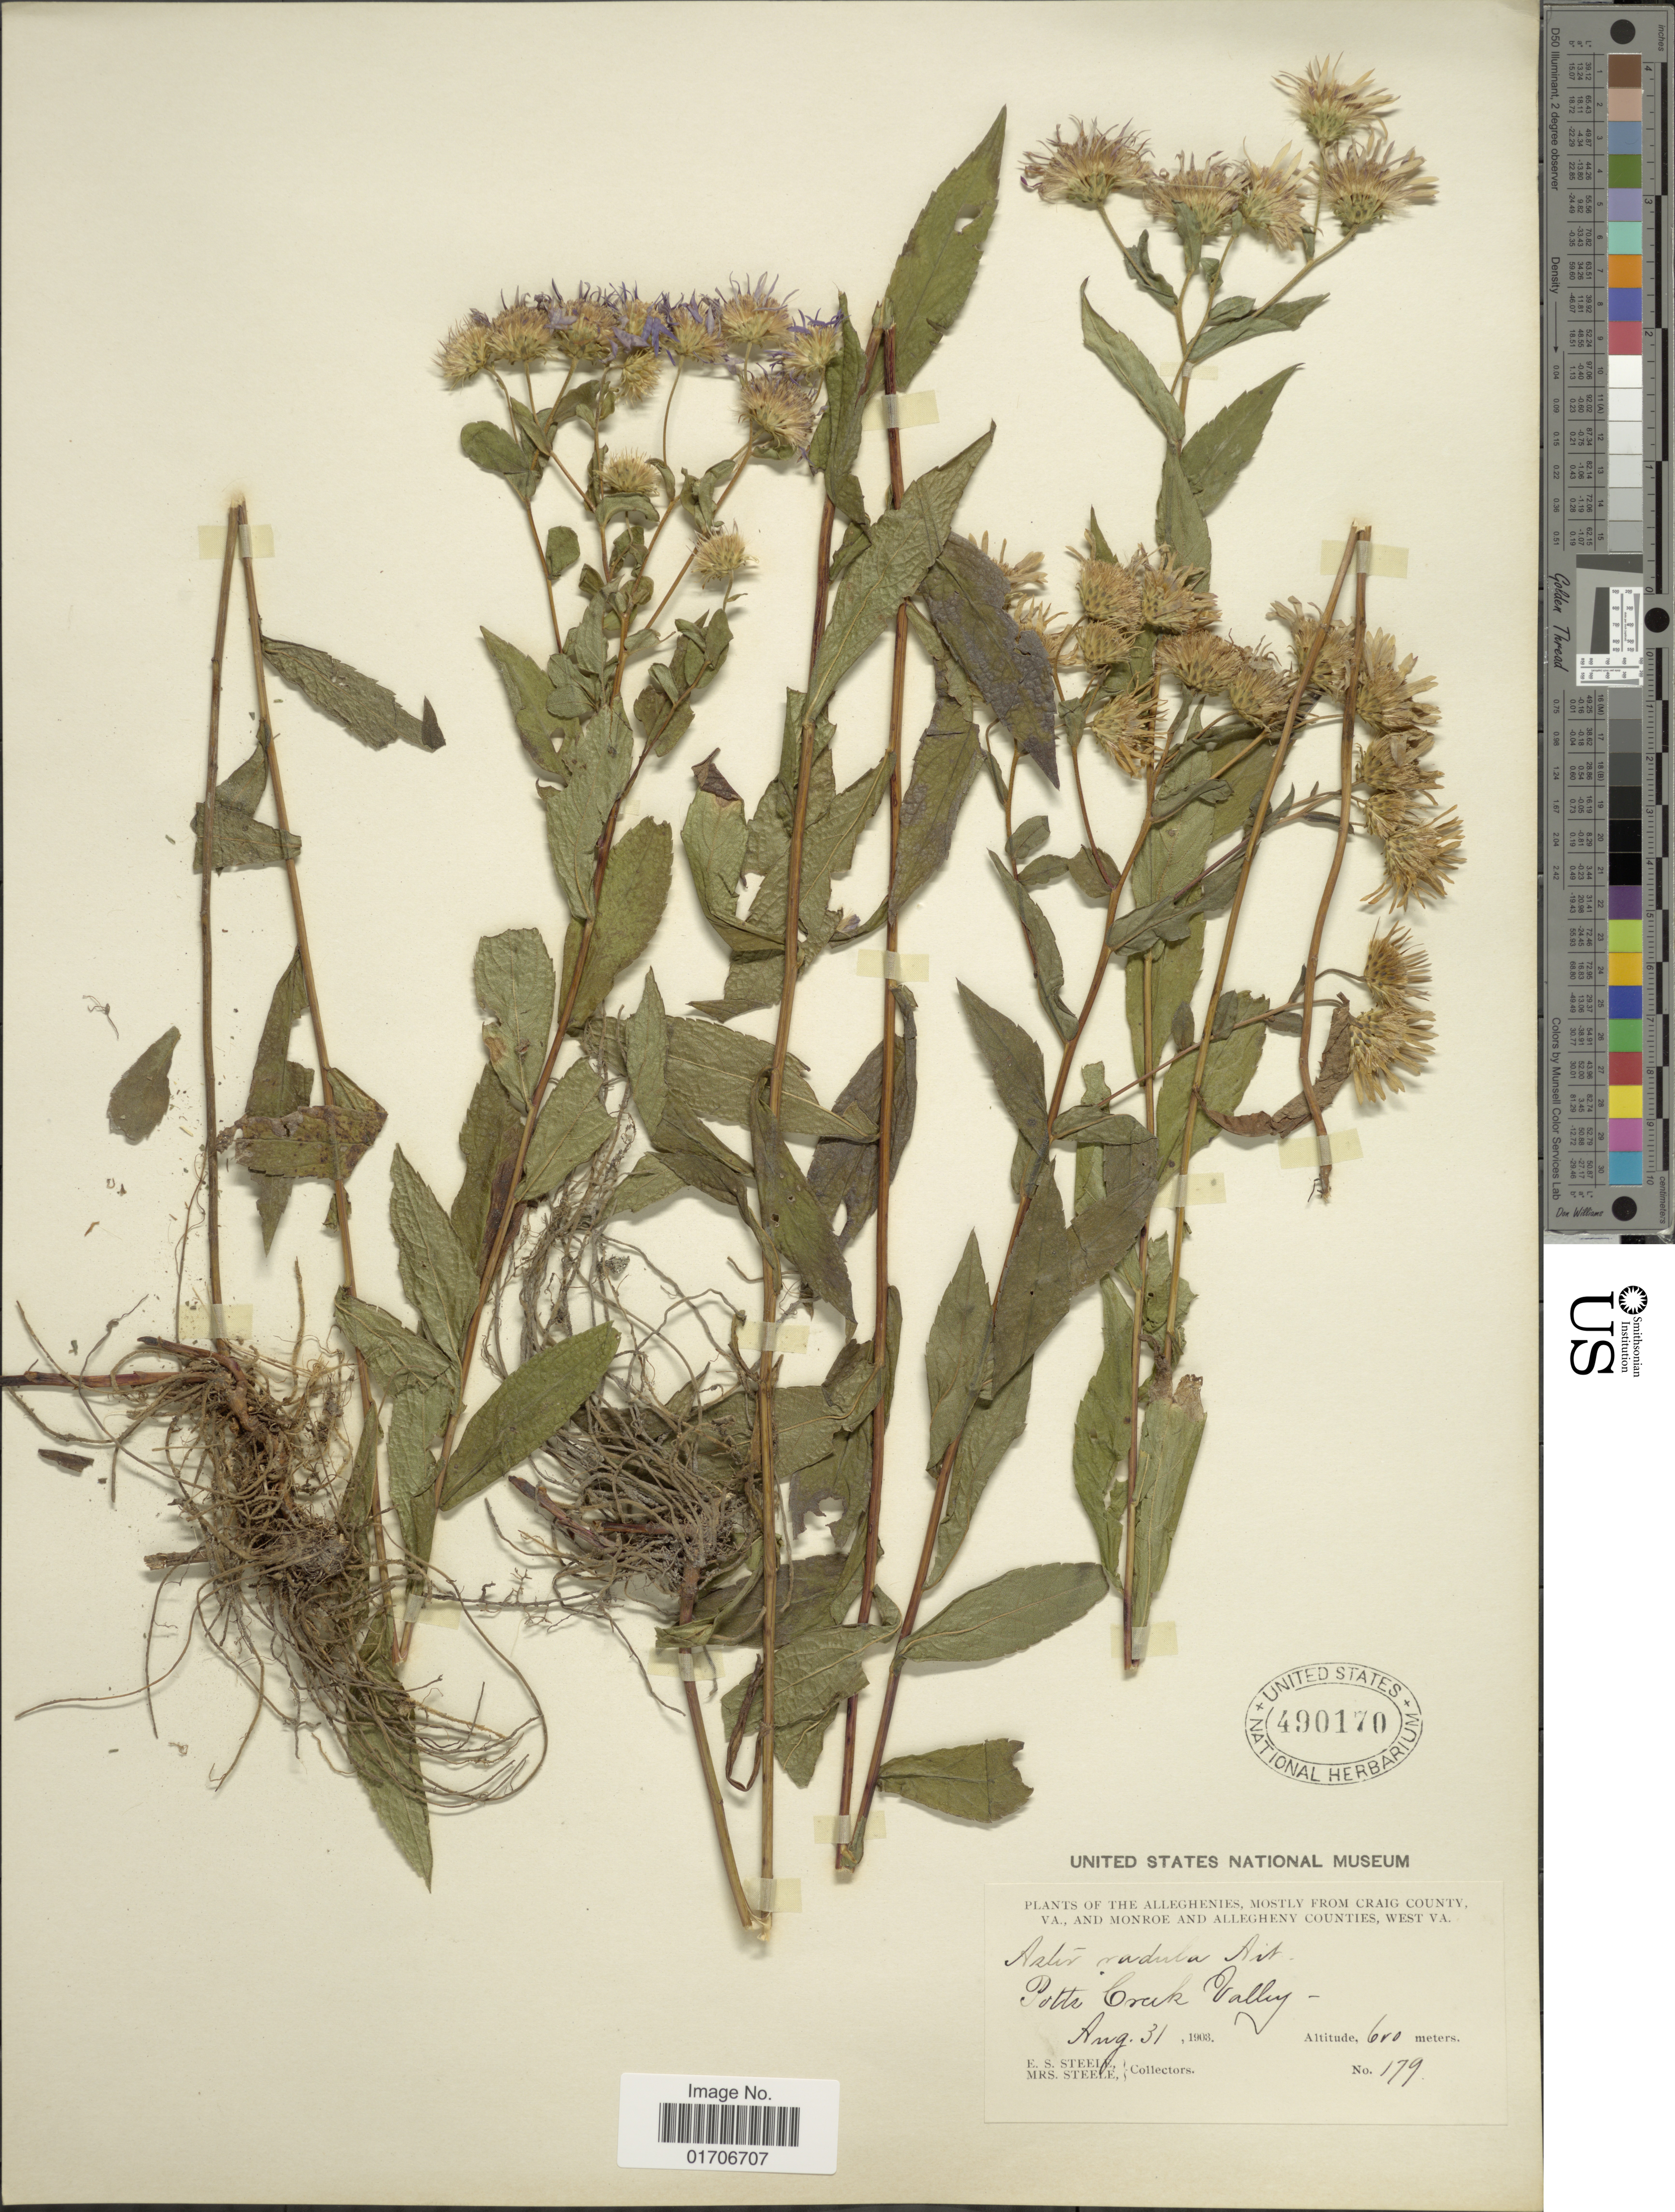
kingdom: Plantae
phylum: Tracheophyta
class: Magnoliopsida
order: Asterales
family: Asteraceae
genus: Eurybia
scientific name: Eurybia radula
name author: (Aiton) G.L. Nesom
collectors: E. Steele & Mrs. E. S. Steele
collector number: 179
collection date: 1903-08-31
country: United States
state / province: Virginia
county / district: Craig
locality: Alleghenies, mostly from Craig County, Va., and Montoe and Allegheny Counties, West Va. Potts Creek Valley.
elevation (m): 600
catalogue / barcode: US 490170